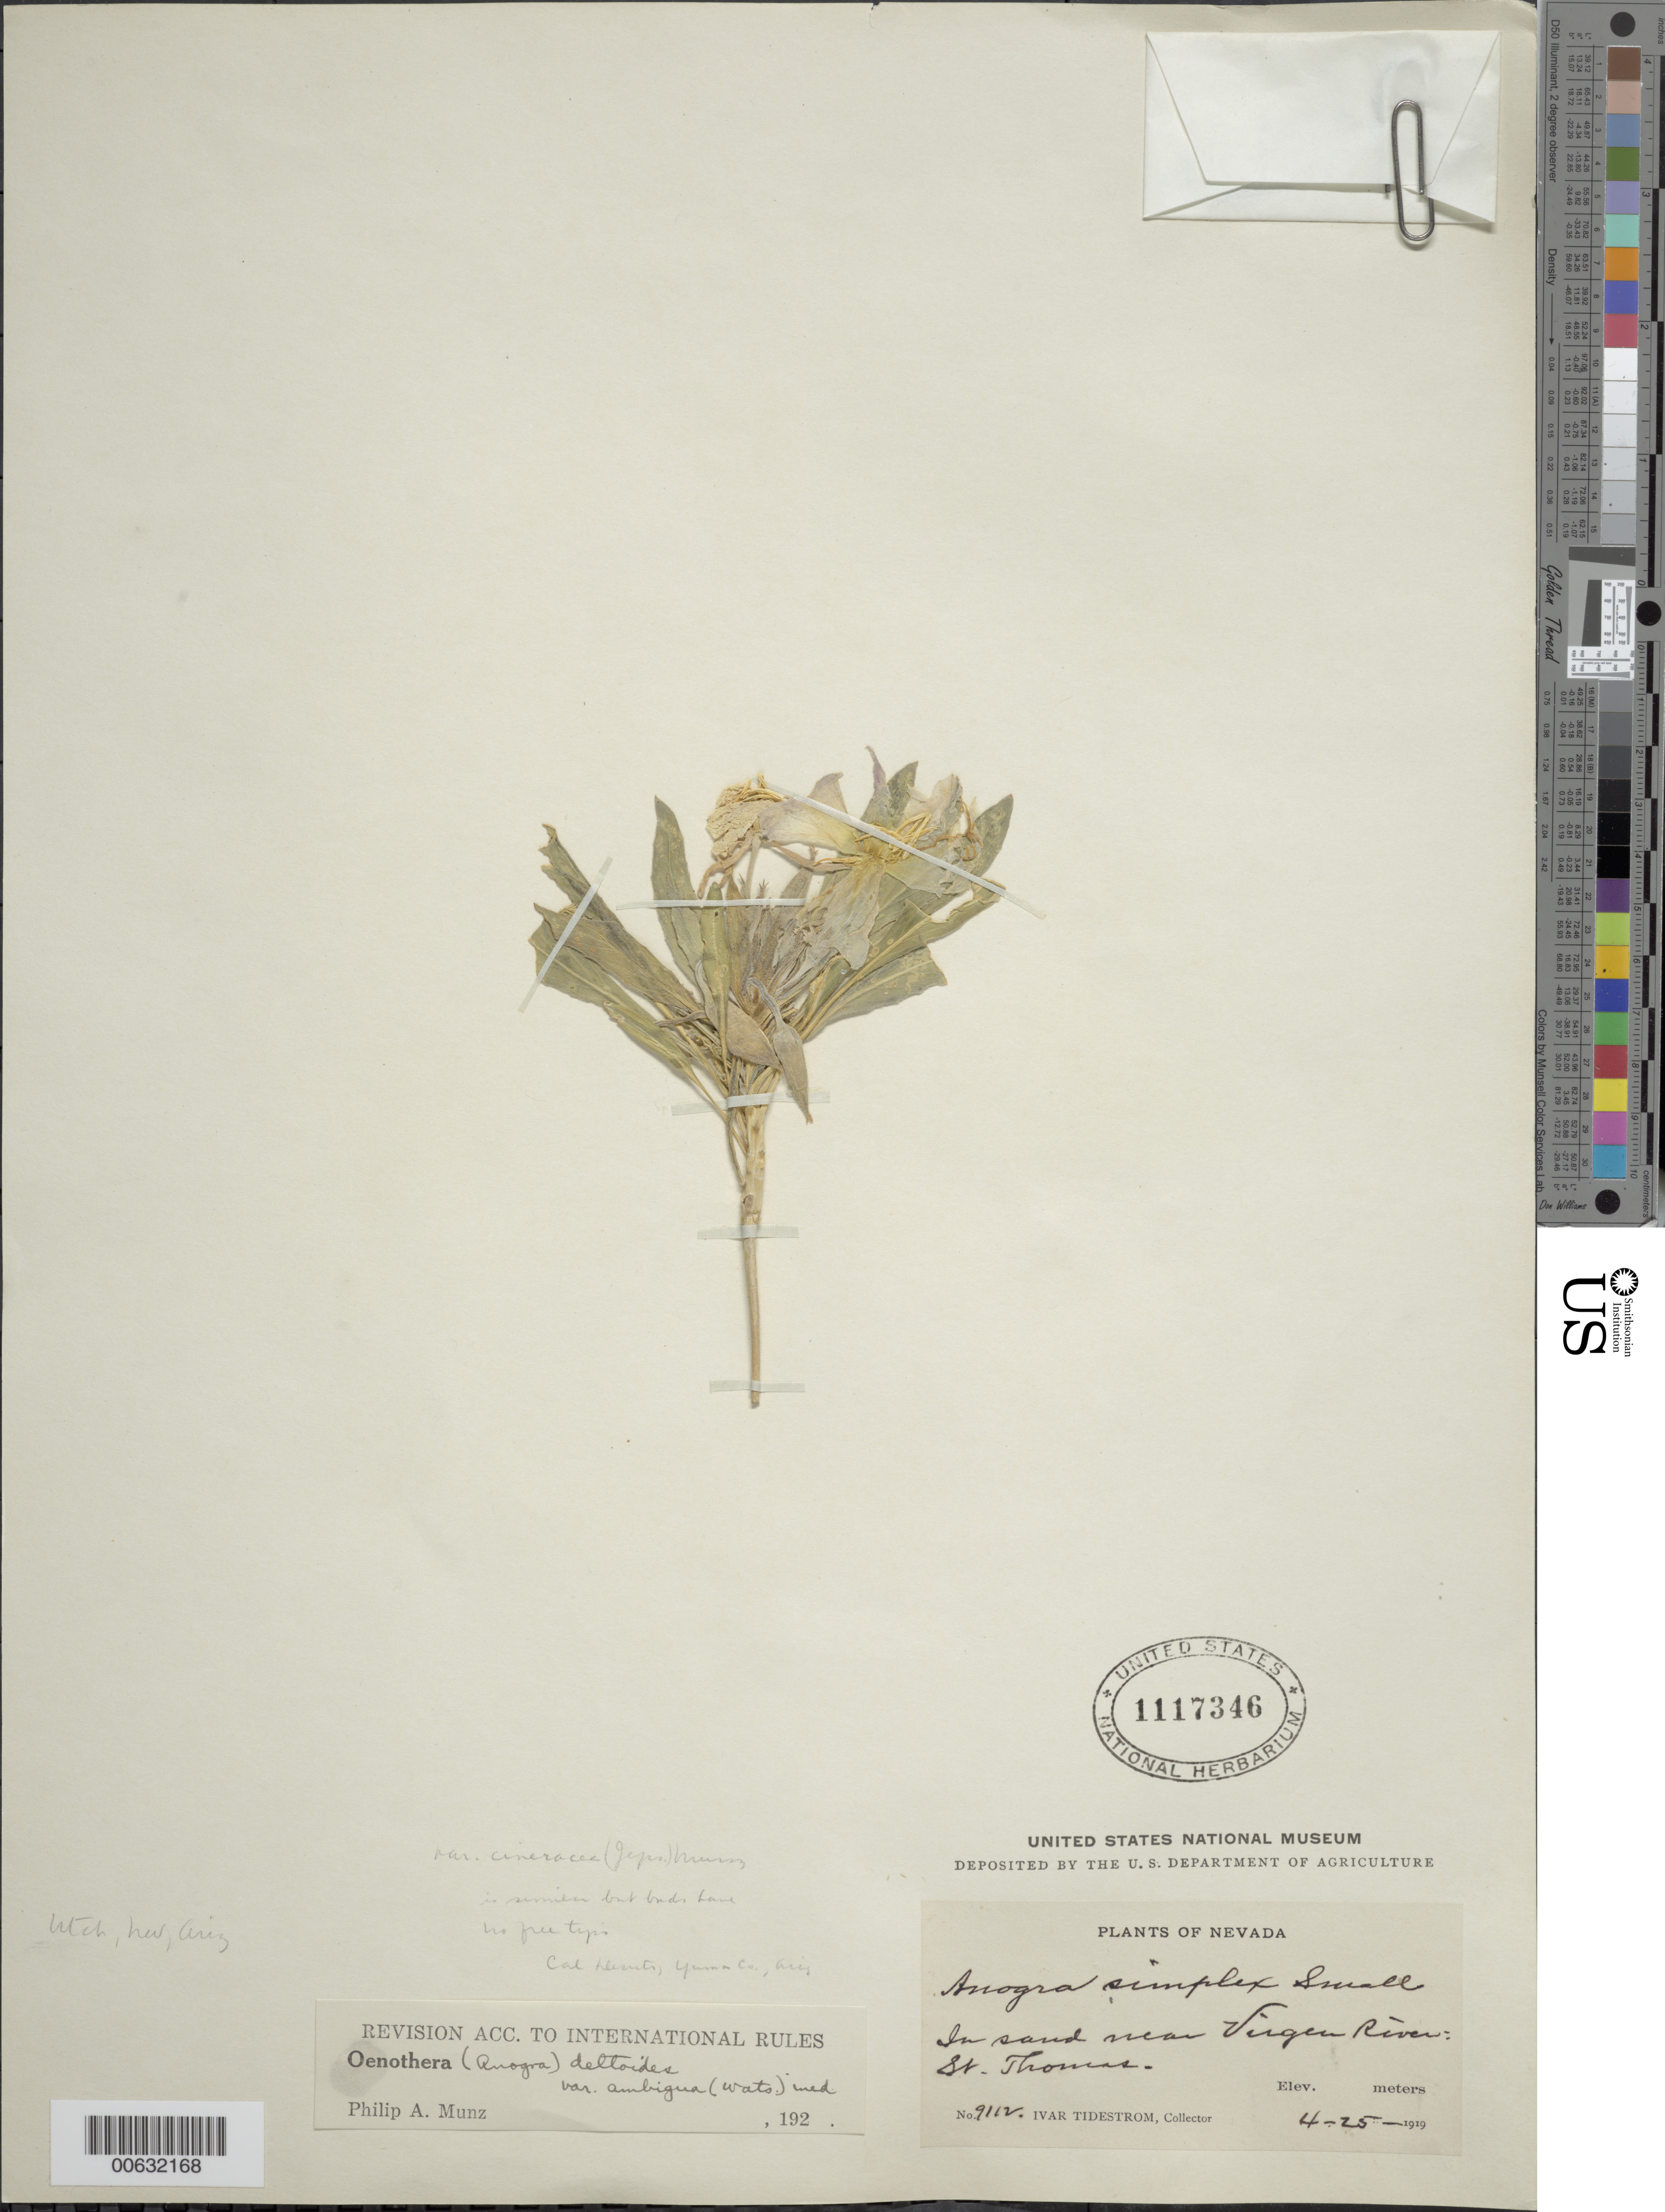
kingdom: Plantae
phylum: Tracheophyta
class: Magnoliopsida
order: Myrtales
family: Onagraceae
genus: Oenothera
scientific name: Oenothera deltoides subsp. ambigua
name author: (S. Watson) W.M. Klein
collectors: I. F. Tidestrom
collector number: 9112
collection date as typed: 25 Apr 1919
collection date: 1919-04-25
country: United States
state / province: Nevada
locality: Near Virgin River, St. Thomas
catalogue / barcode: US 1117346